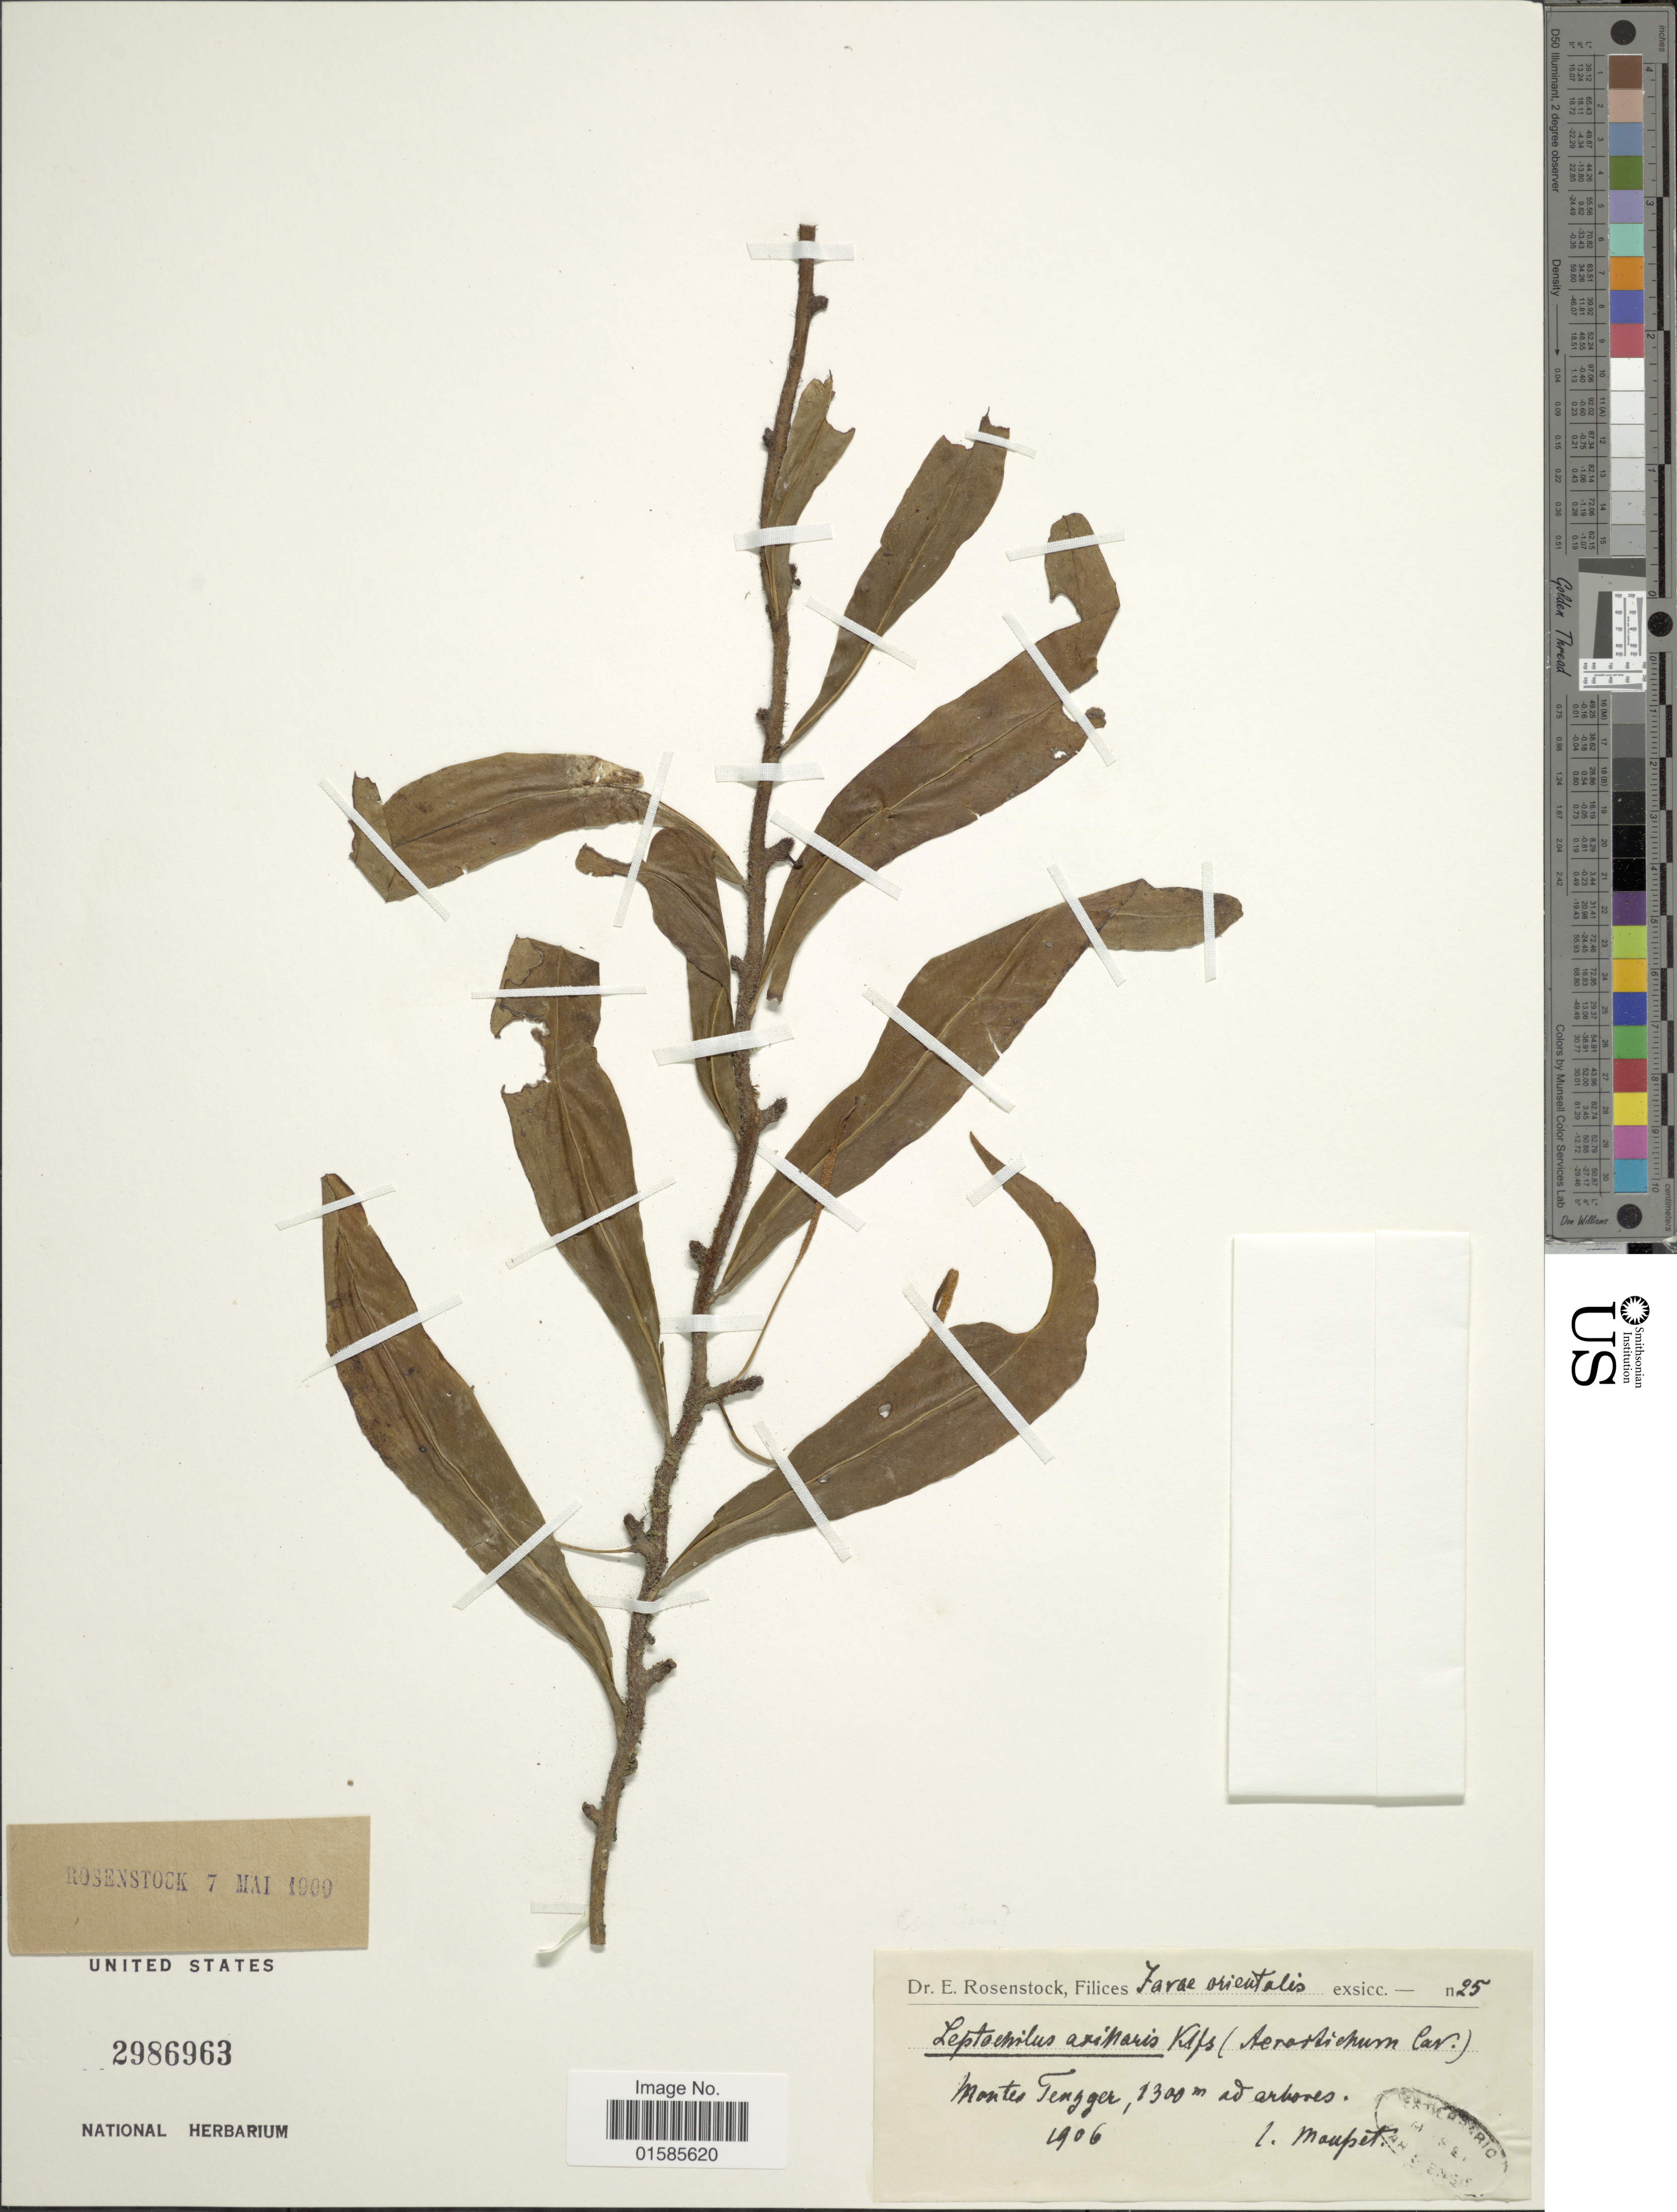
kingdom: Plantae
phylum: Tracheophyta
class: Polypodiopsida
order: Polypodiales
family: Polypodiaceae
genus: Leptochilus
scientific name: Leptochilus axillaris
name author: (Cav.) Kaulf.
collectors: Mousset, --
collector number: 25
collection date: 1906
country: Indonesia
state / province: Java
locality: Javae orientalis, Monte Tengger, ad arbores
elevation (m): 1300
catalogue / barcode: US 2986963